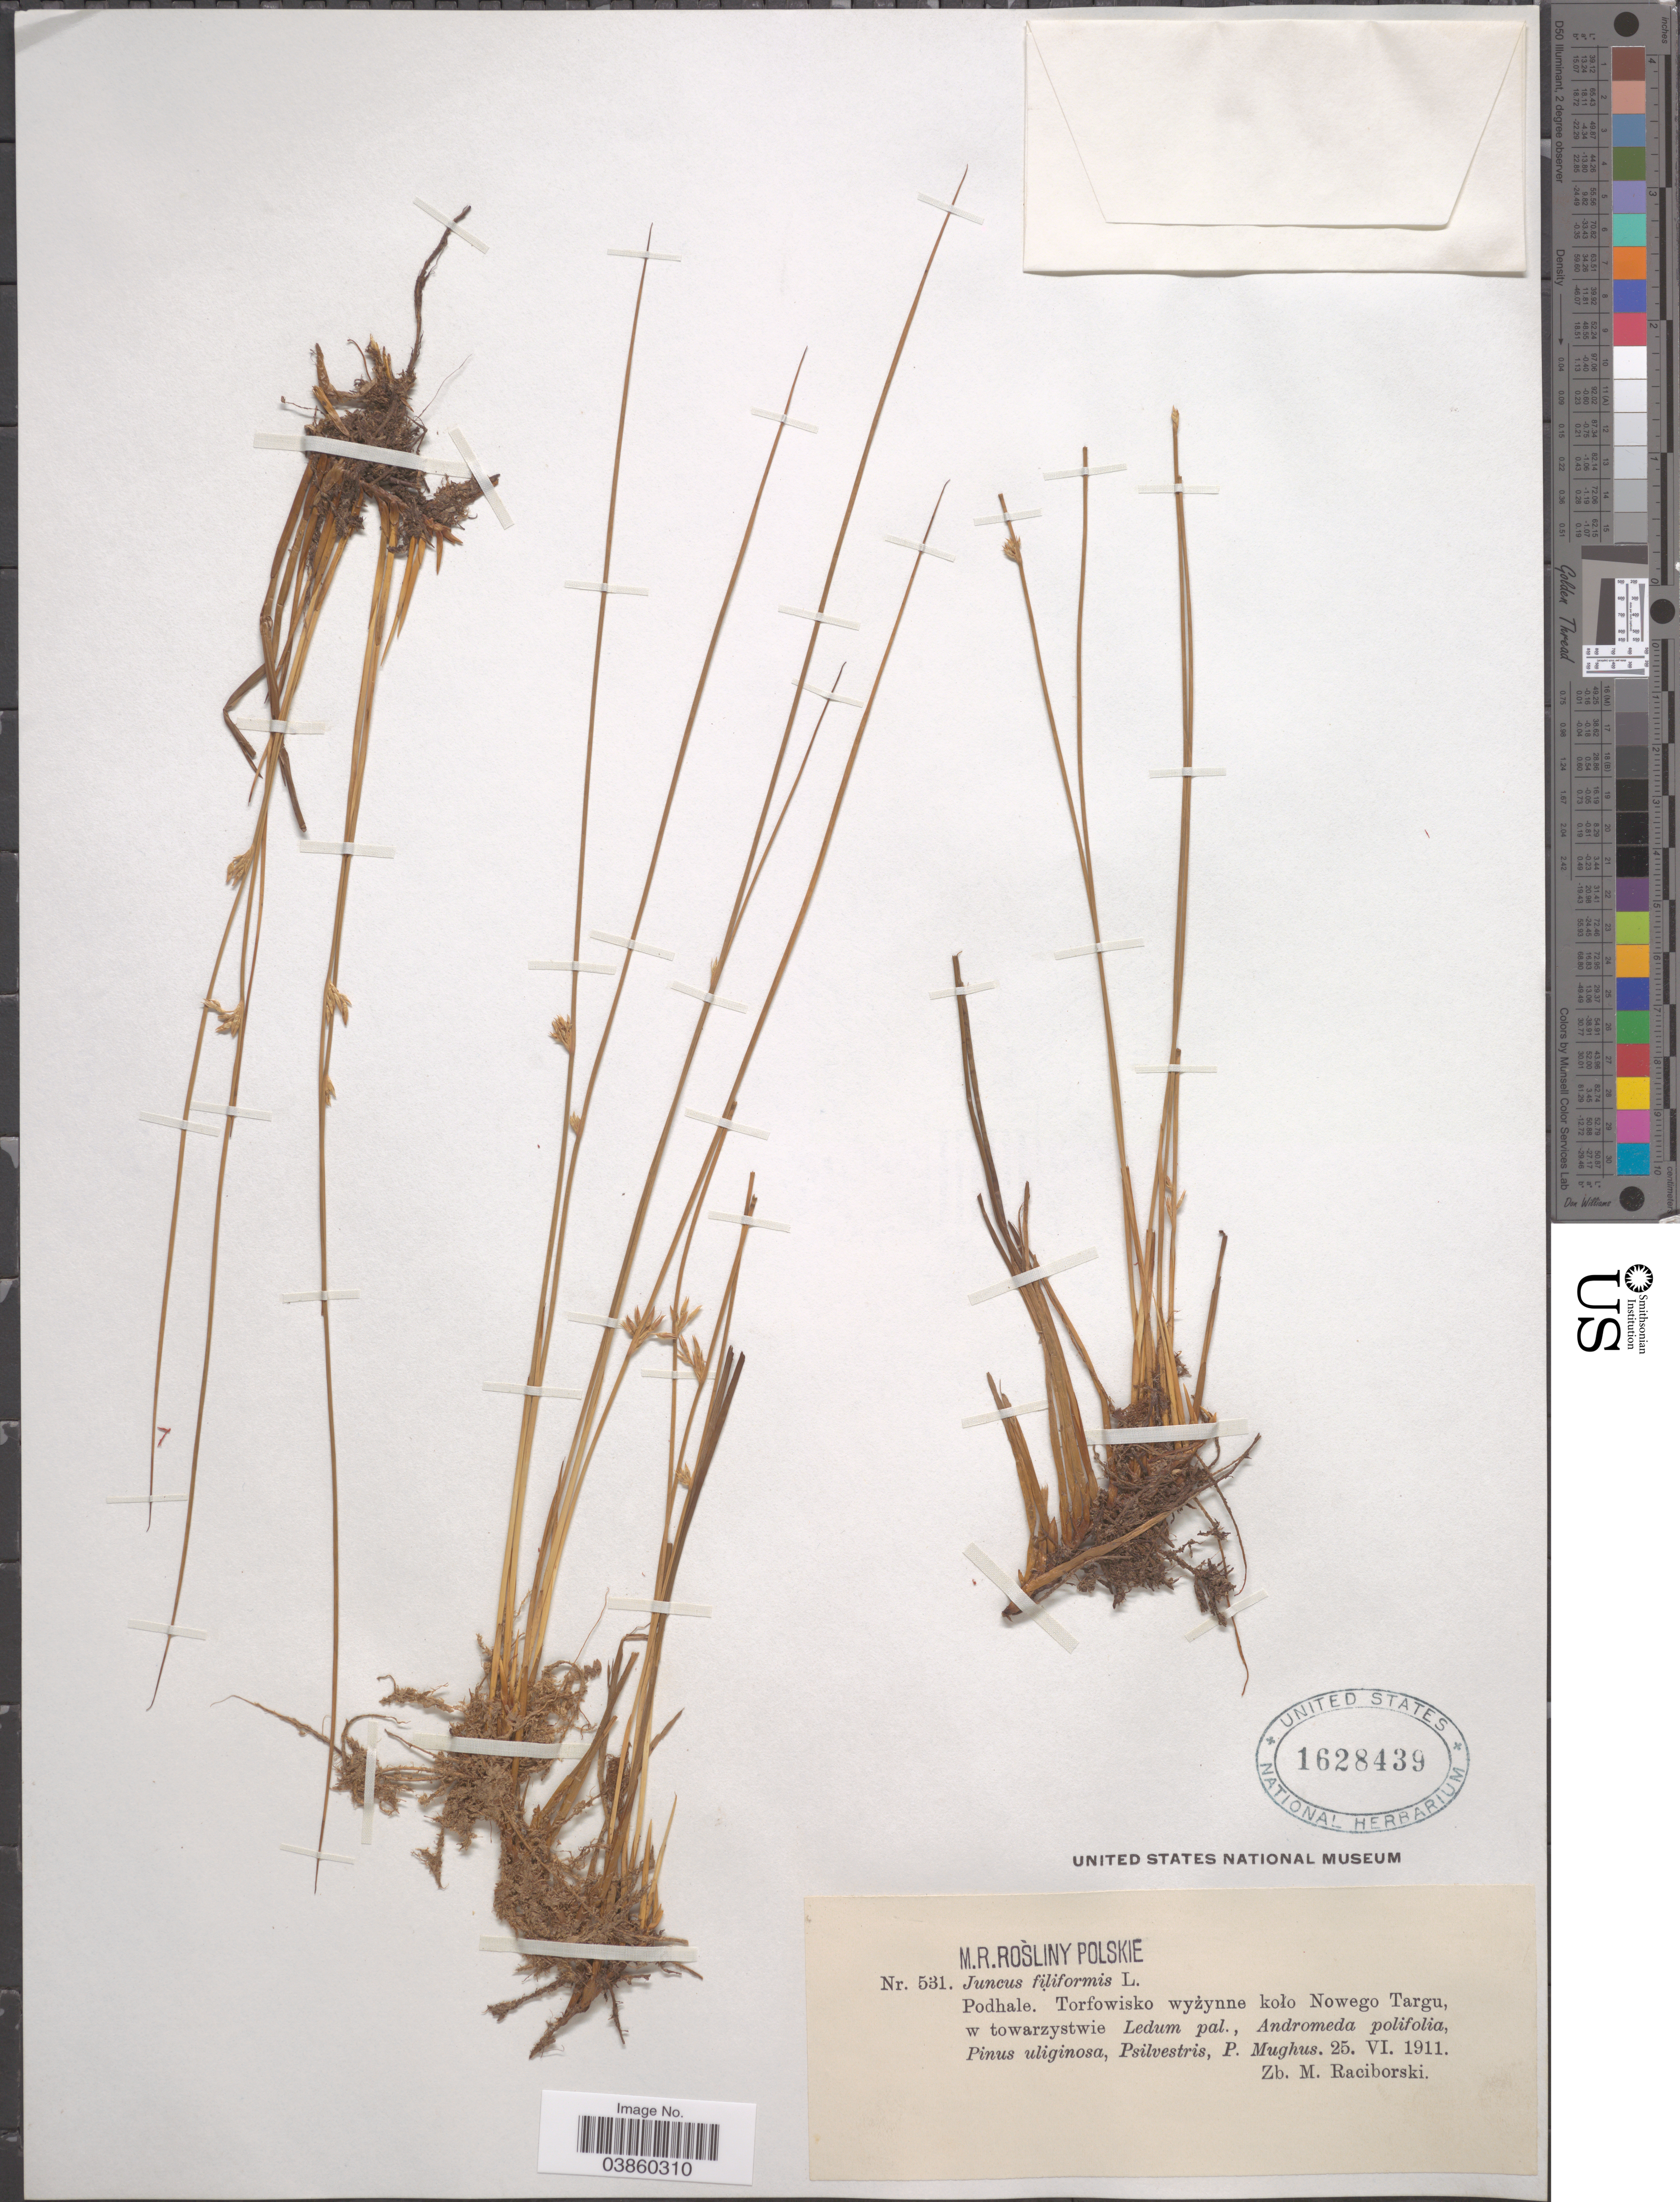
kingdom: Plantae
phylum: Tracheophyta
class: Liliopsida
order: Poales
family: Juncaceae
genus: Juncus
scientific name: Juncus filiformis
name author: L.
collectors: Z. Raciborski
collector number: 531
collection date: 1911-06-25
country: Poland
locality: Podhale. Torfowisko wyzynne kolo Nowego Targu, w towarzystwie Ledum pal.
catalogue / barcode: US 1628439